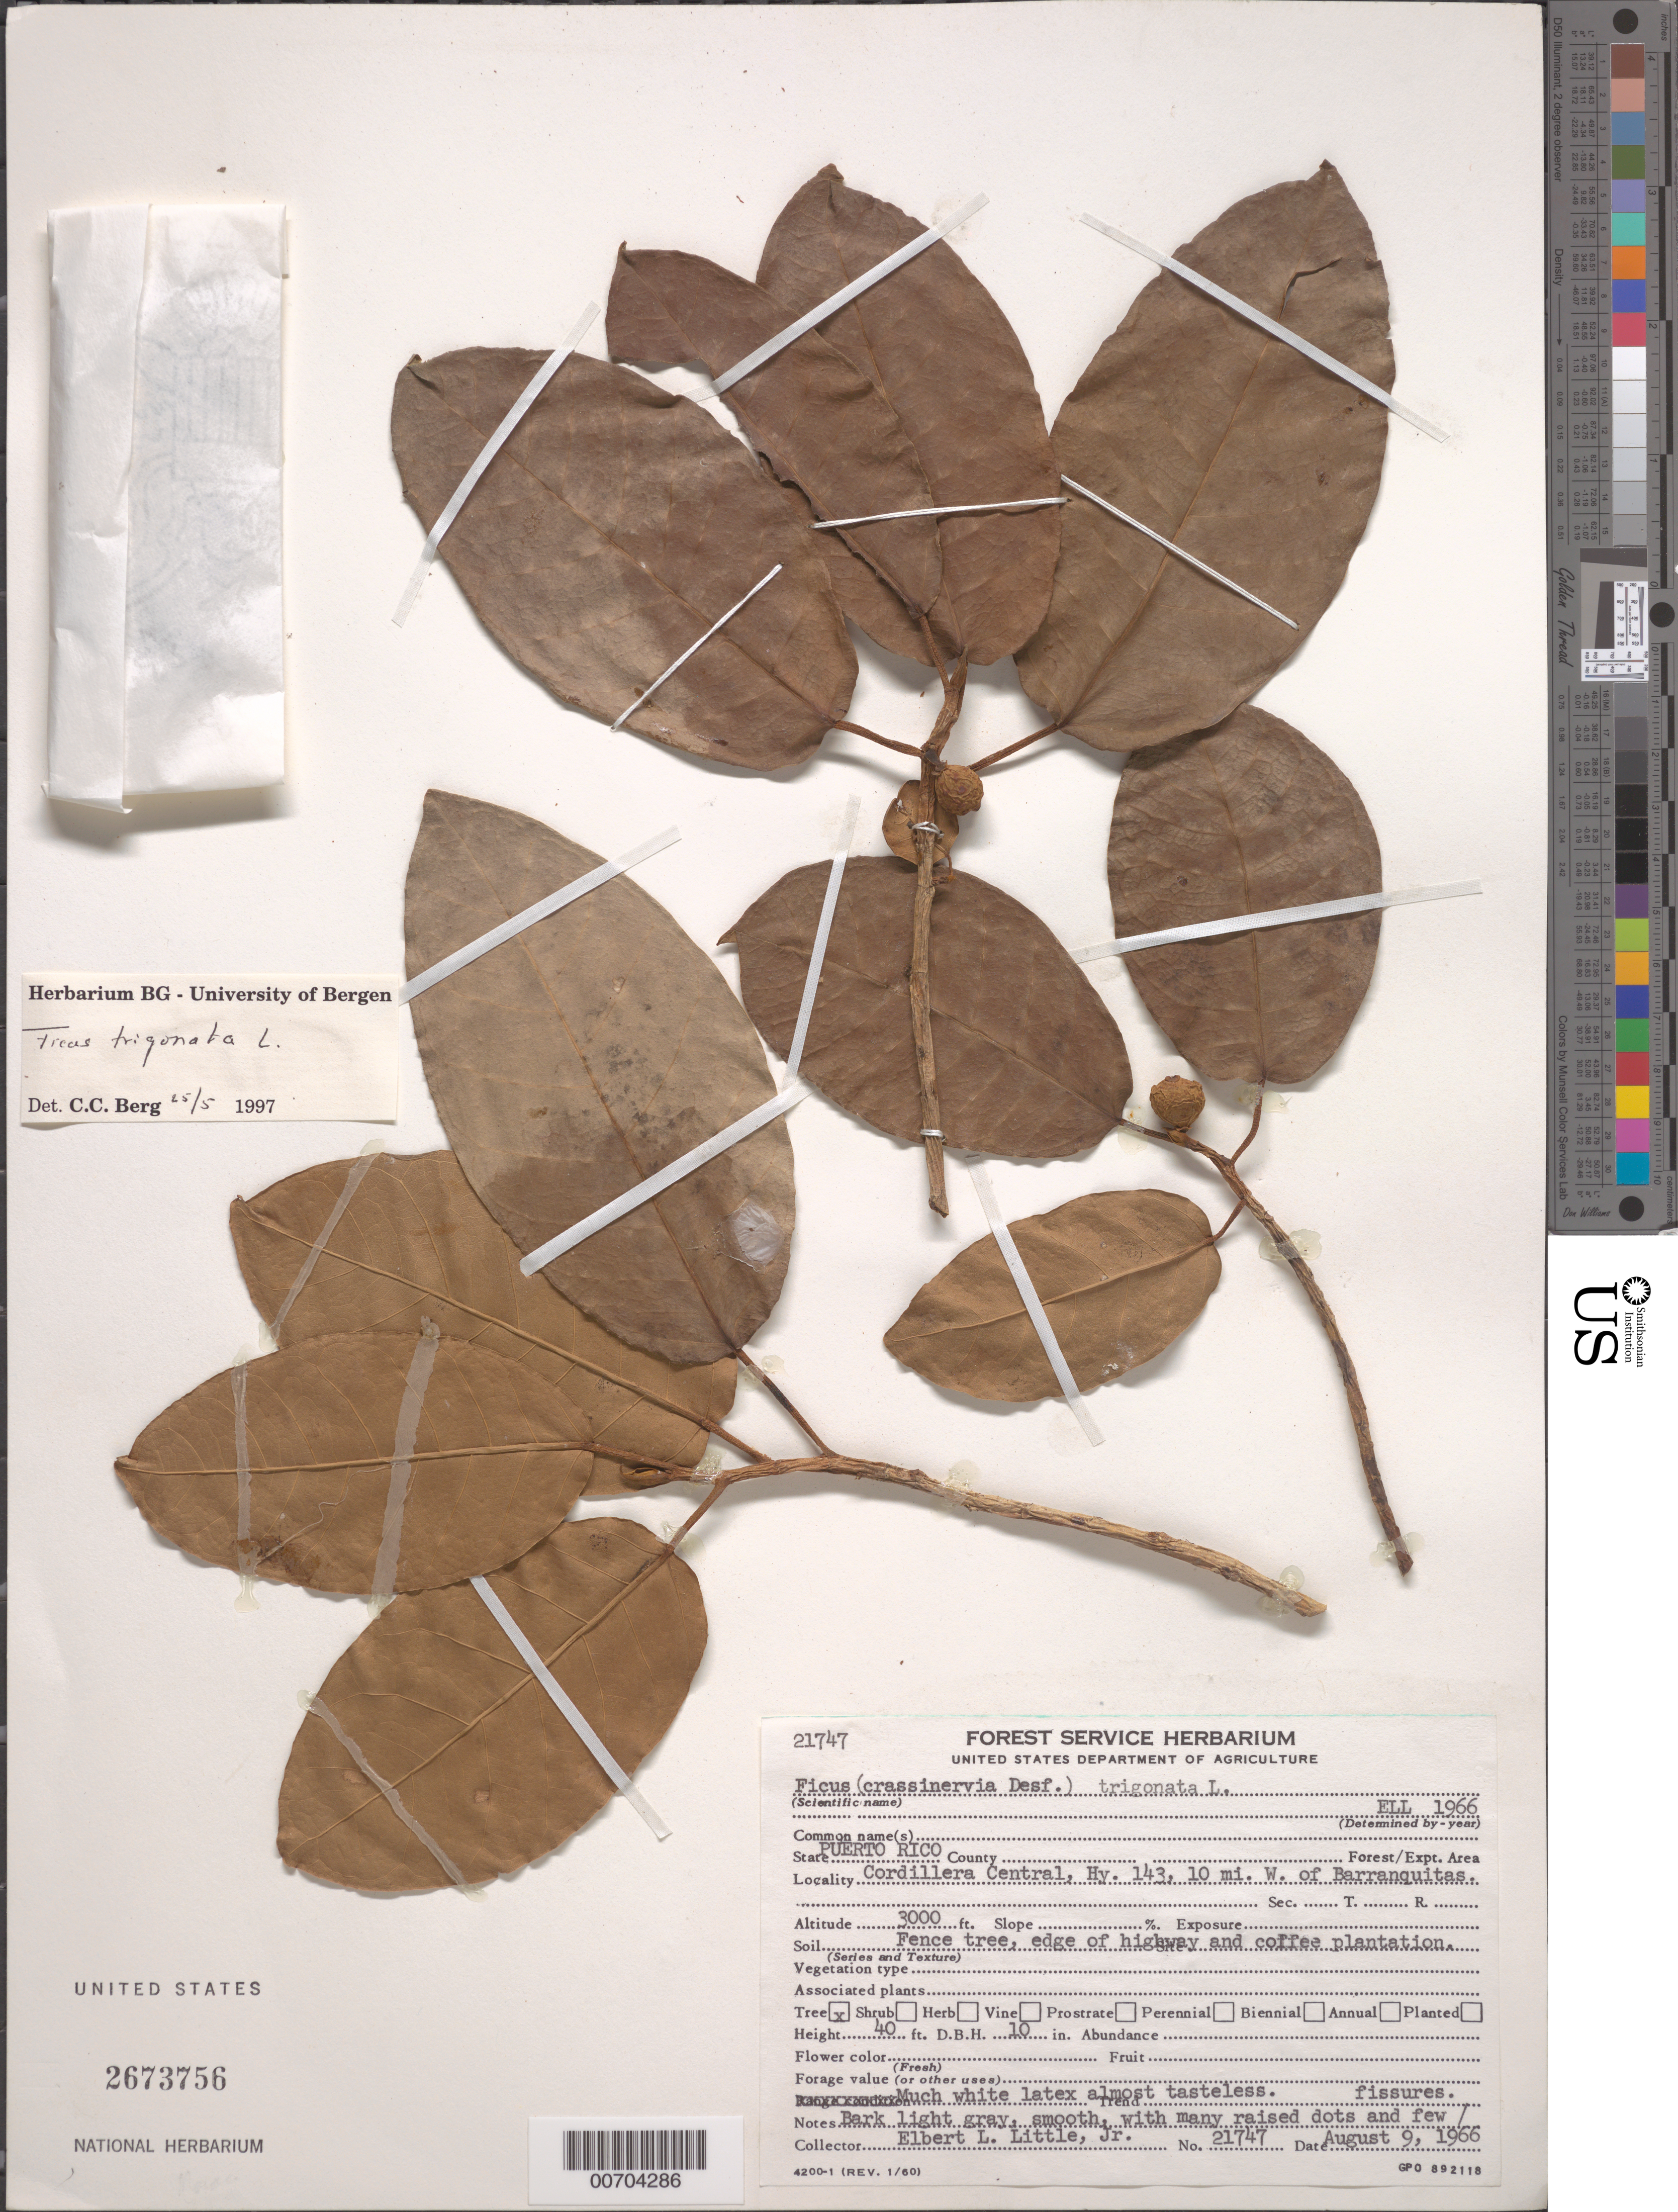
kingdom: Plantae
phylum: Tracheophyta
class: Magnoliopsida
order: Rosales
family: Moraceae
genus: Ficus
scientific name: Ficus trigonata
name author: L.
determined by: Berg, C. C.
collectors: E. L. Little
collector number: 21747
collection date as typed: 09 Aug 1966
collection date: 1966-08-09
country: Puerto Rico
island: Greater Antilles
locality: Cordillera Central, Hy. 143, 10 mi W of Barranquitas.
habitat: Fence tree, edge of highway and coffee plantation.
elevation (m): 914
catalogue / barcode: US 2673756